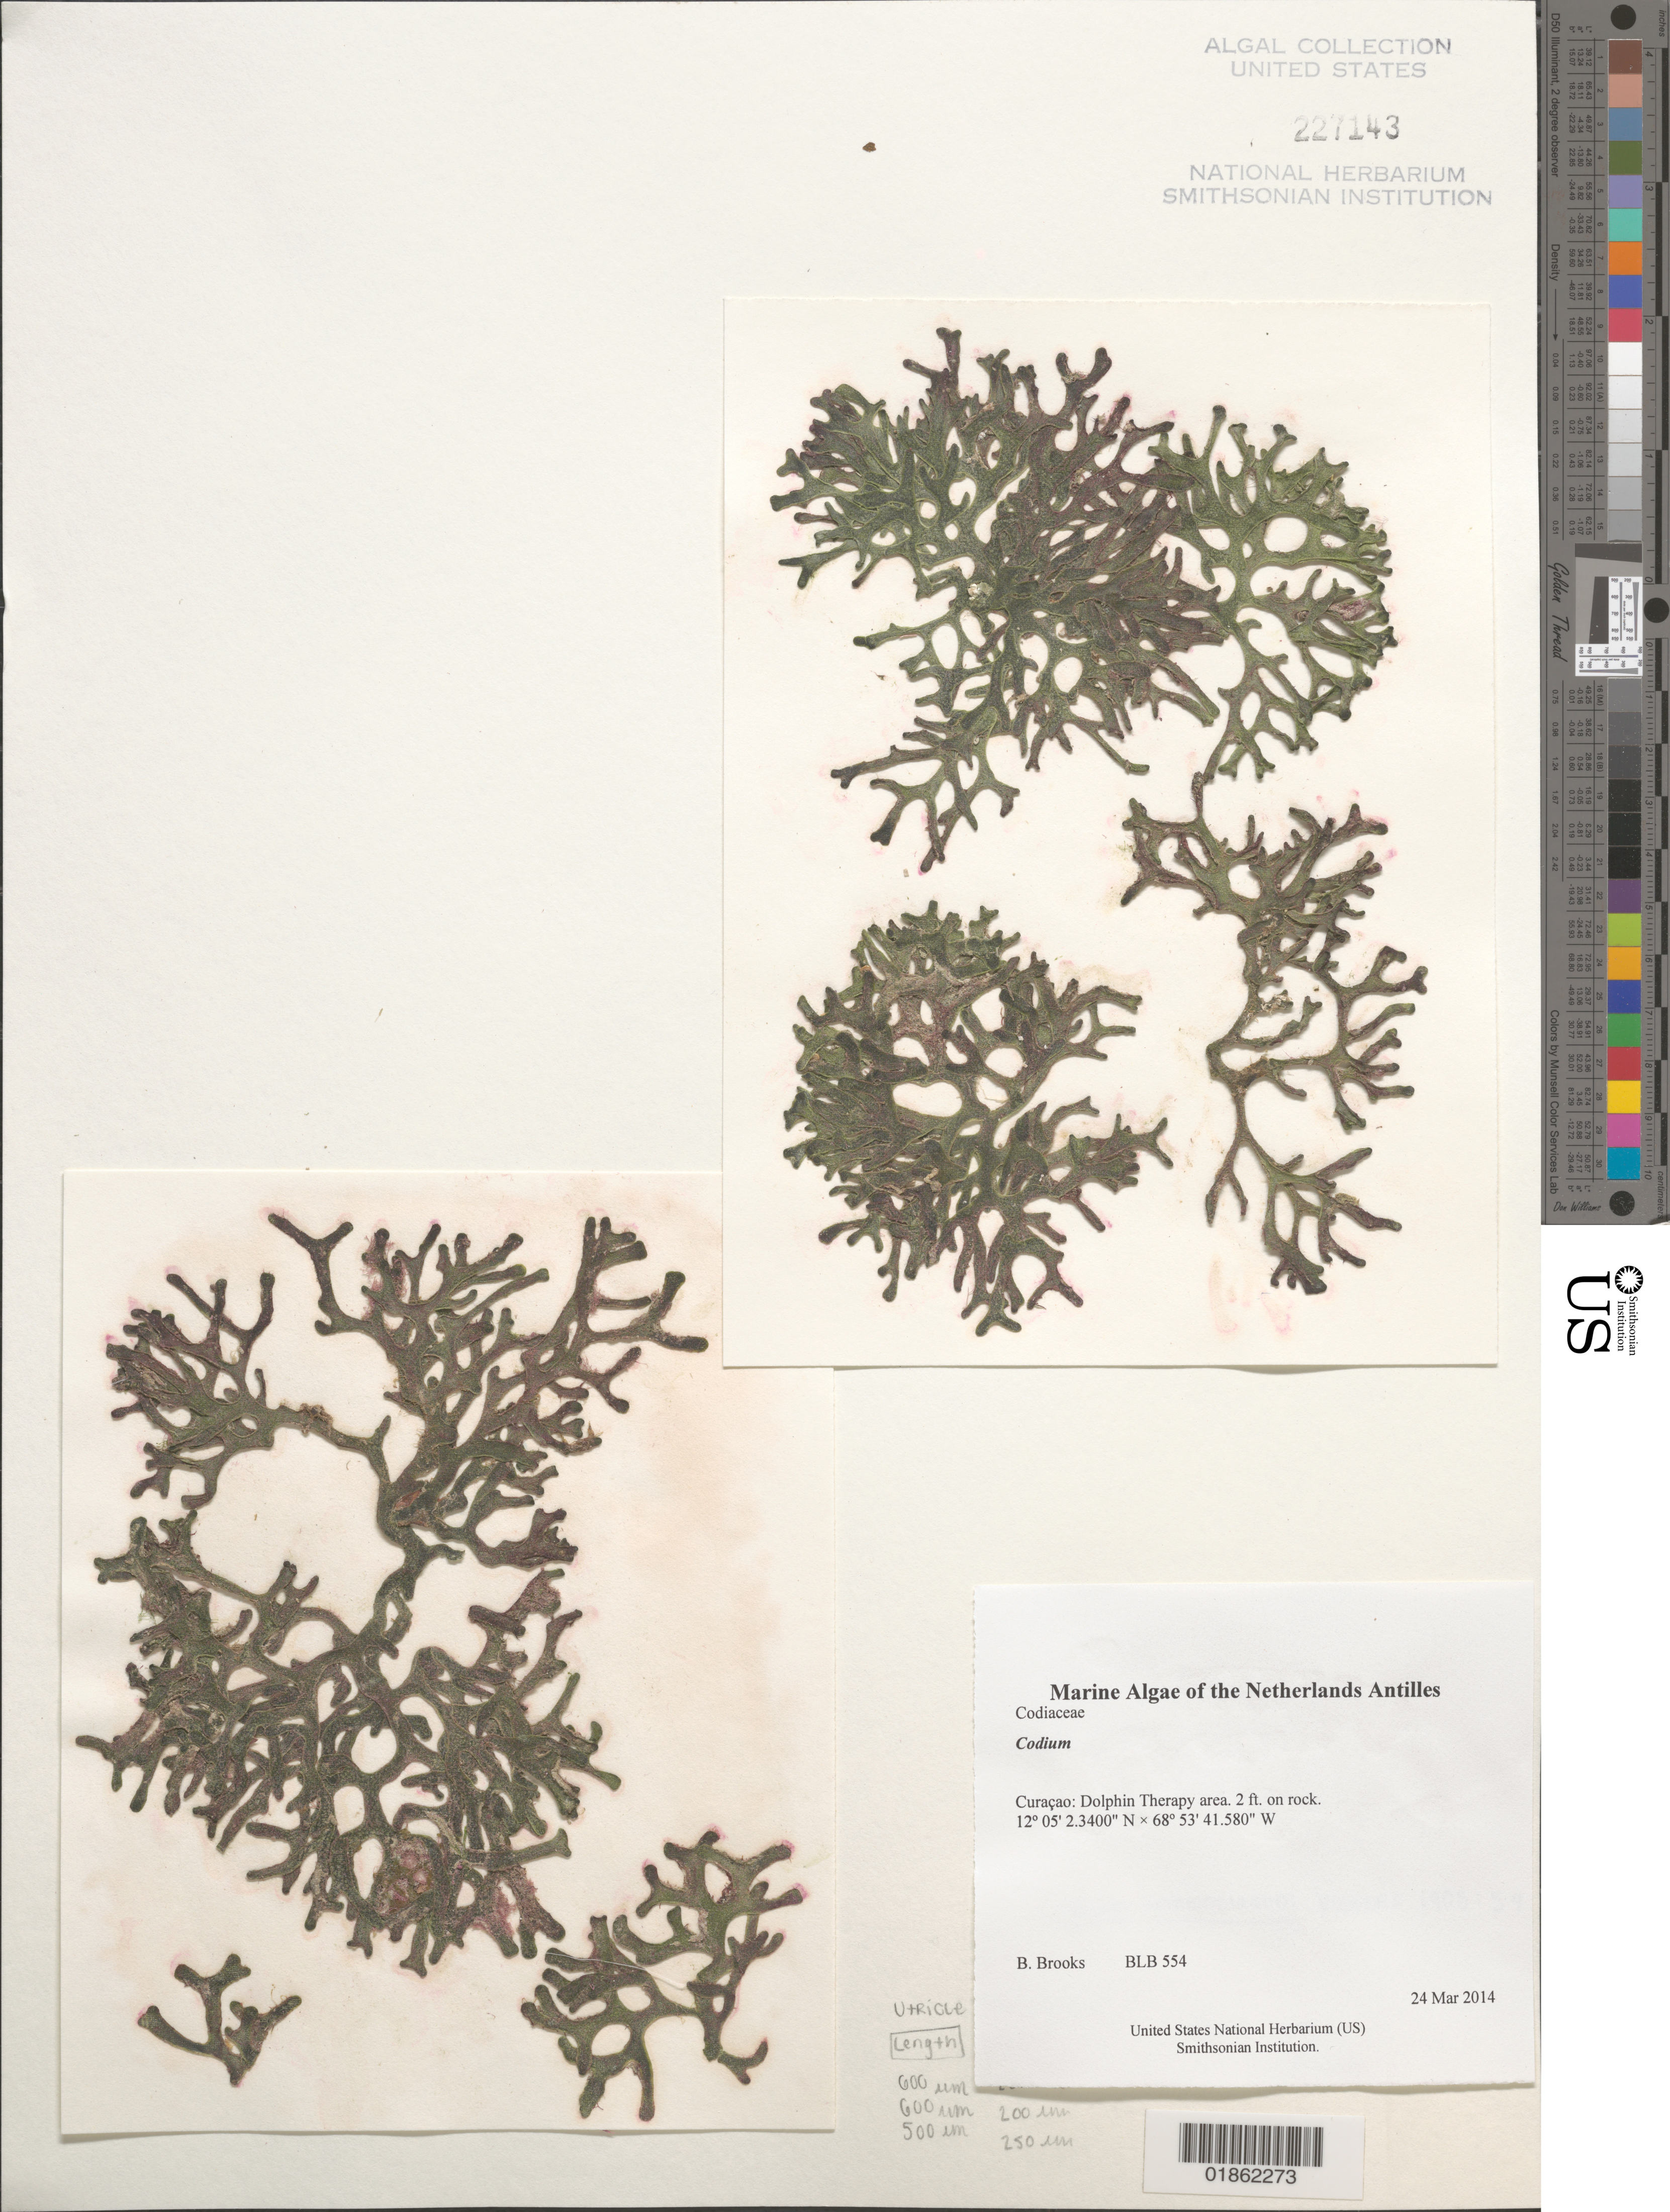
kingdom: Plantae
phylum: Chlorophyta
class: Ulvophyceae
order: Bryopsidales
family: Codiaceae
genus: Codium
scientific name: Codium sp.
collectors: B. Brooks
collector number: BLB 554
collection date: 2014-03-24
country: Curaçao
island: Curaçao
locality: Dolphin Therapy area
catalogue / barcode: US 227143